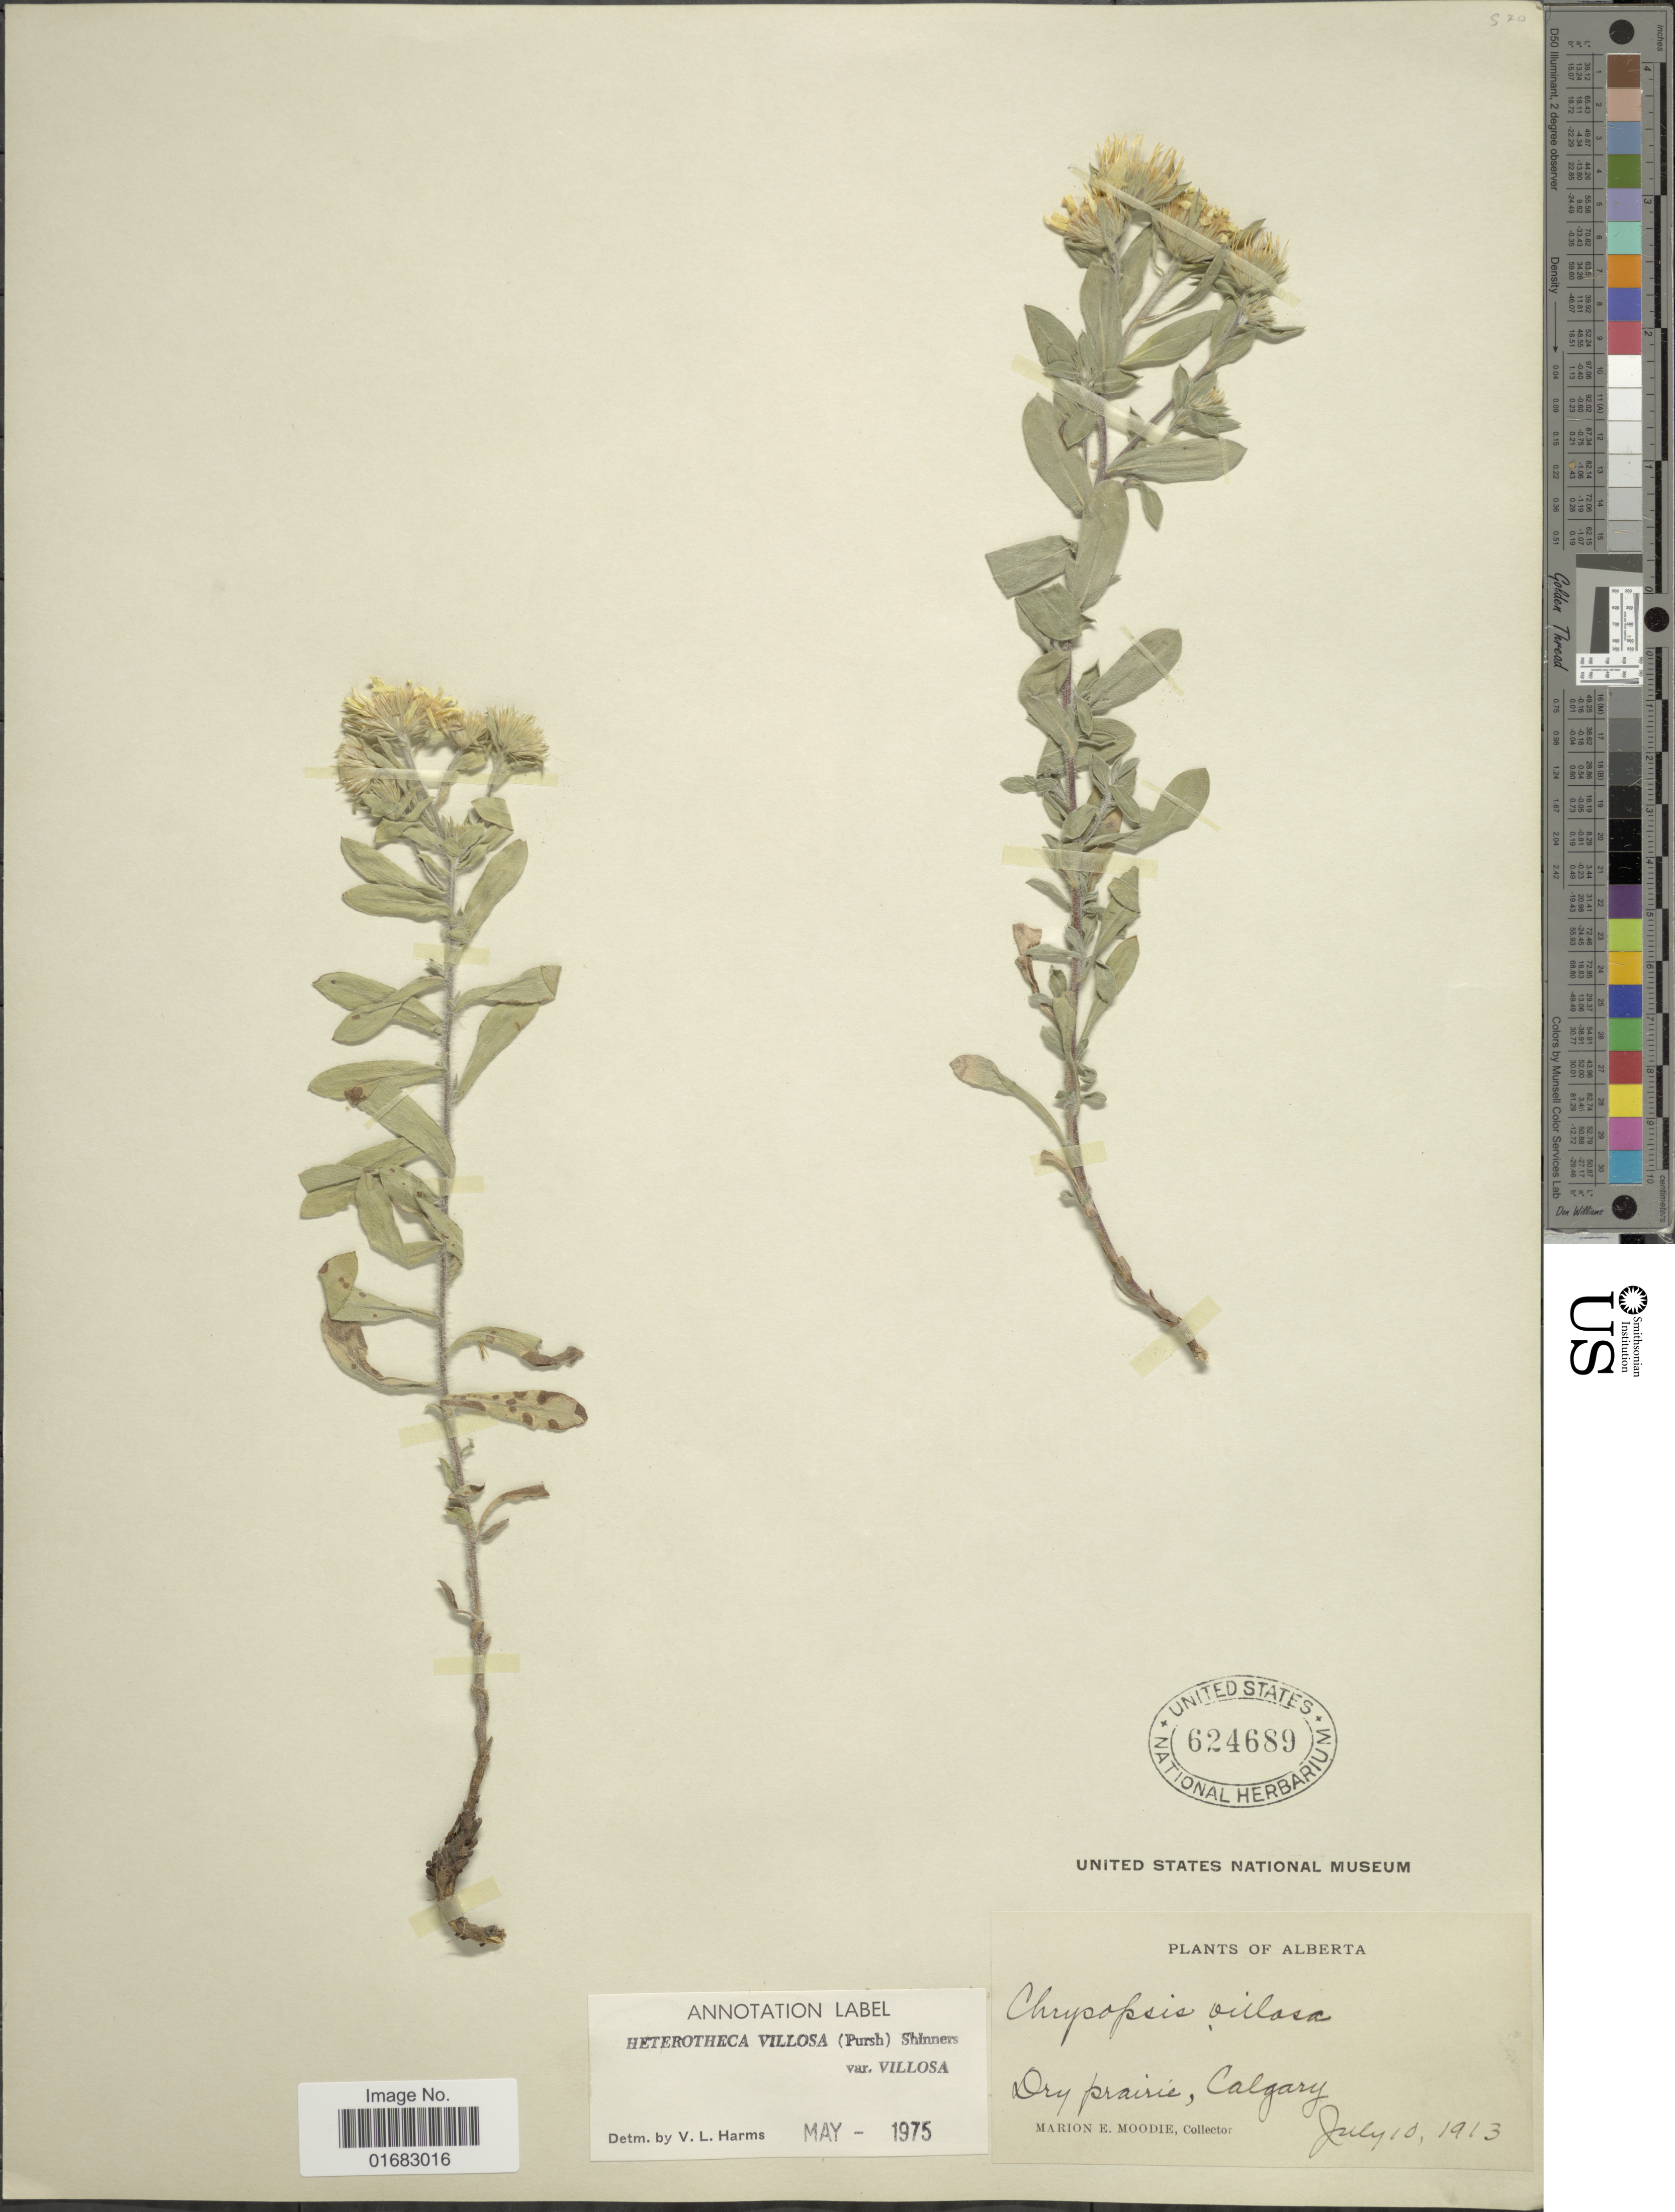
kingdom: Plantae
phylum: Tracheophyta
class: Magnoliopsida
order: Asterales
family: Asteraceae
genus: Heterotheca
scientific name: Heterotheca villosa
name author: (Pursh) Shinners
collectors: M. E. Moodie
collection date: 1913-07-10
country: Canada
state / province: Alberta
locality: Dry prairie, Calgary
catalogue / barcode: US 624689